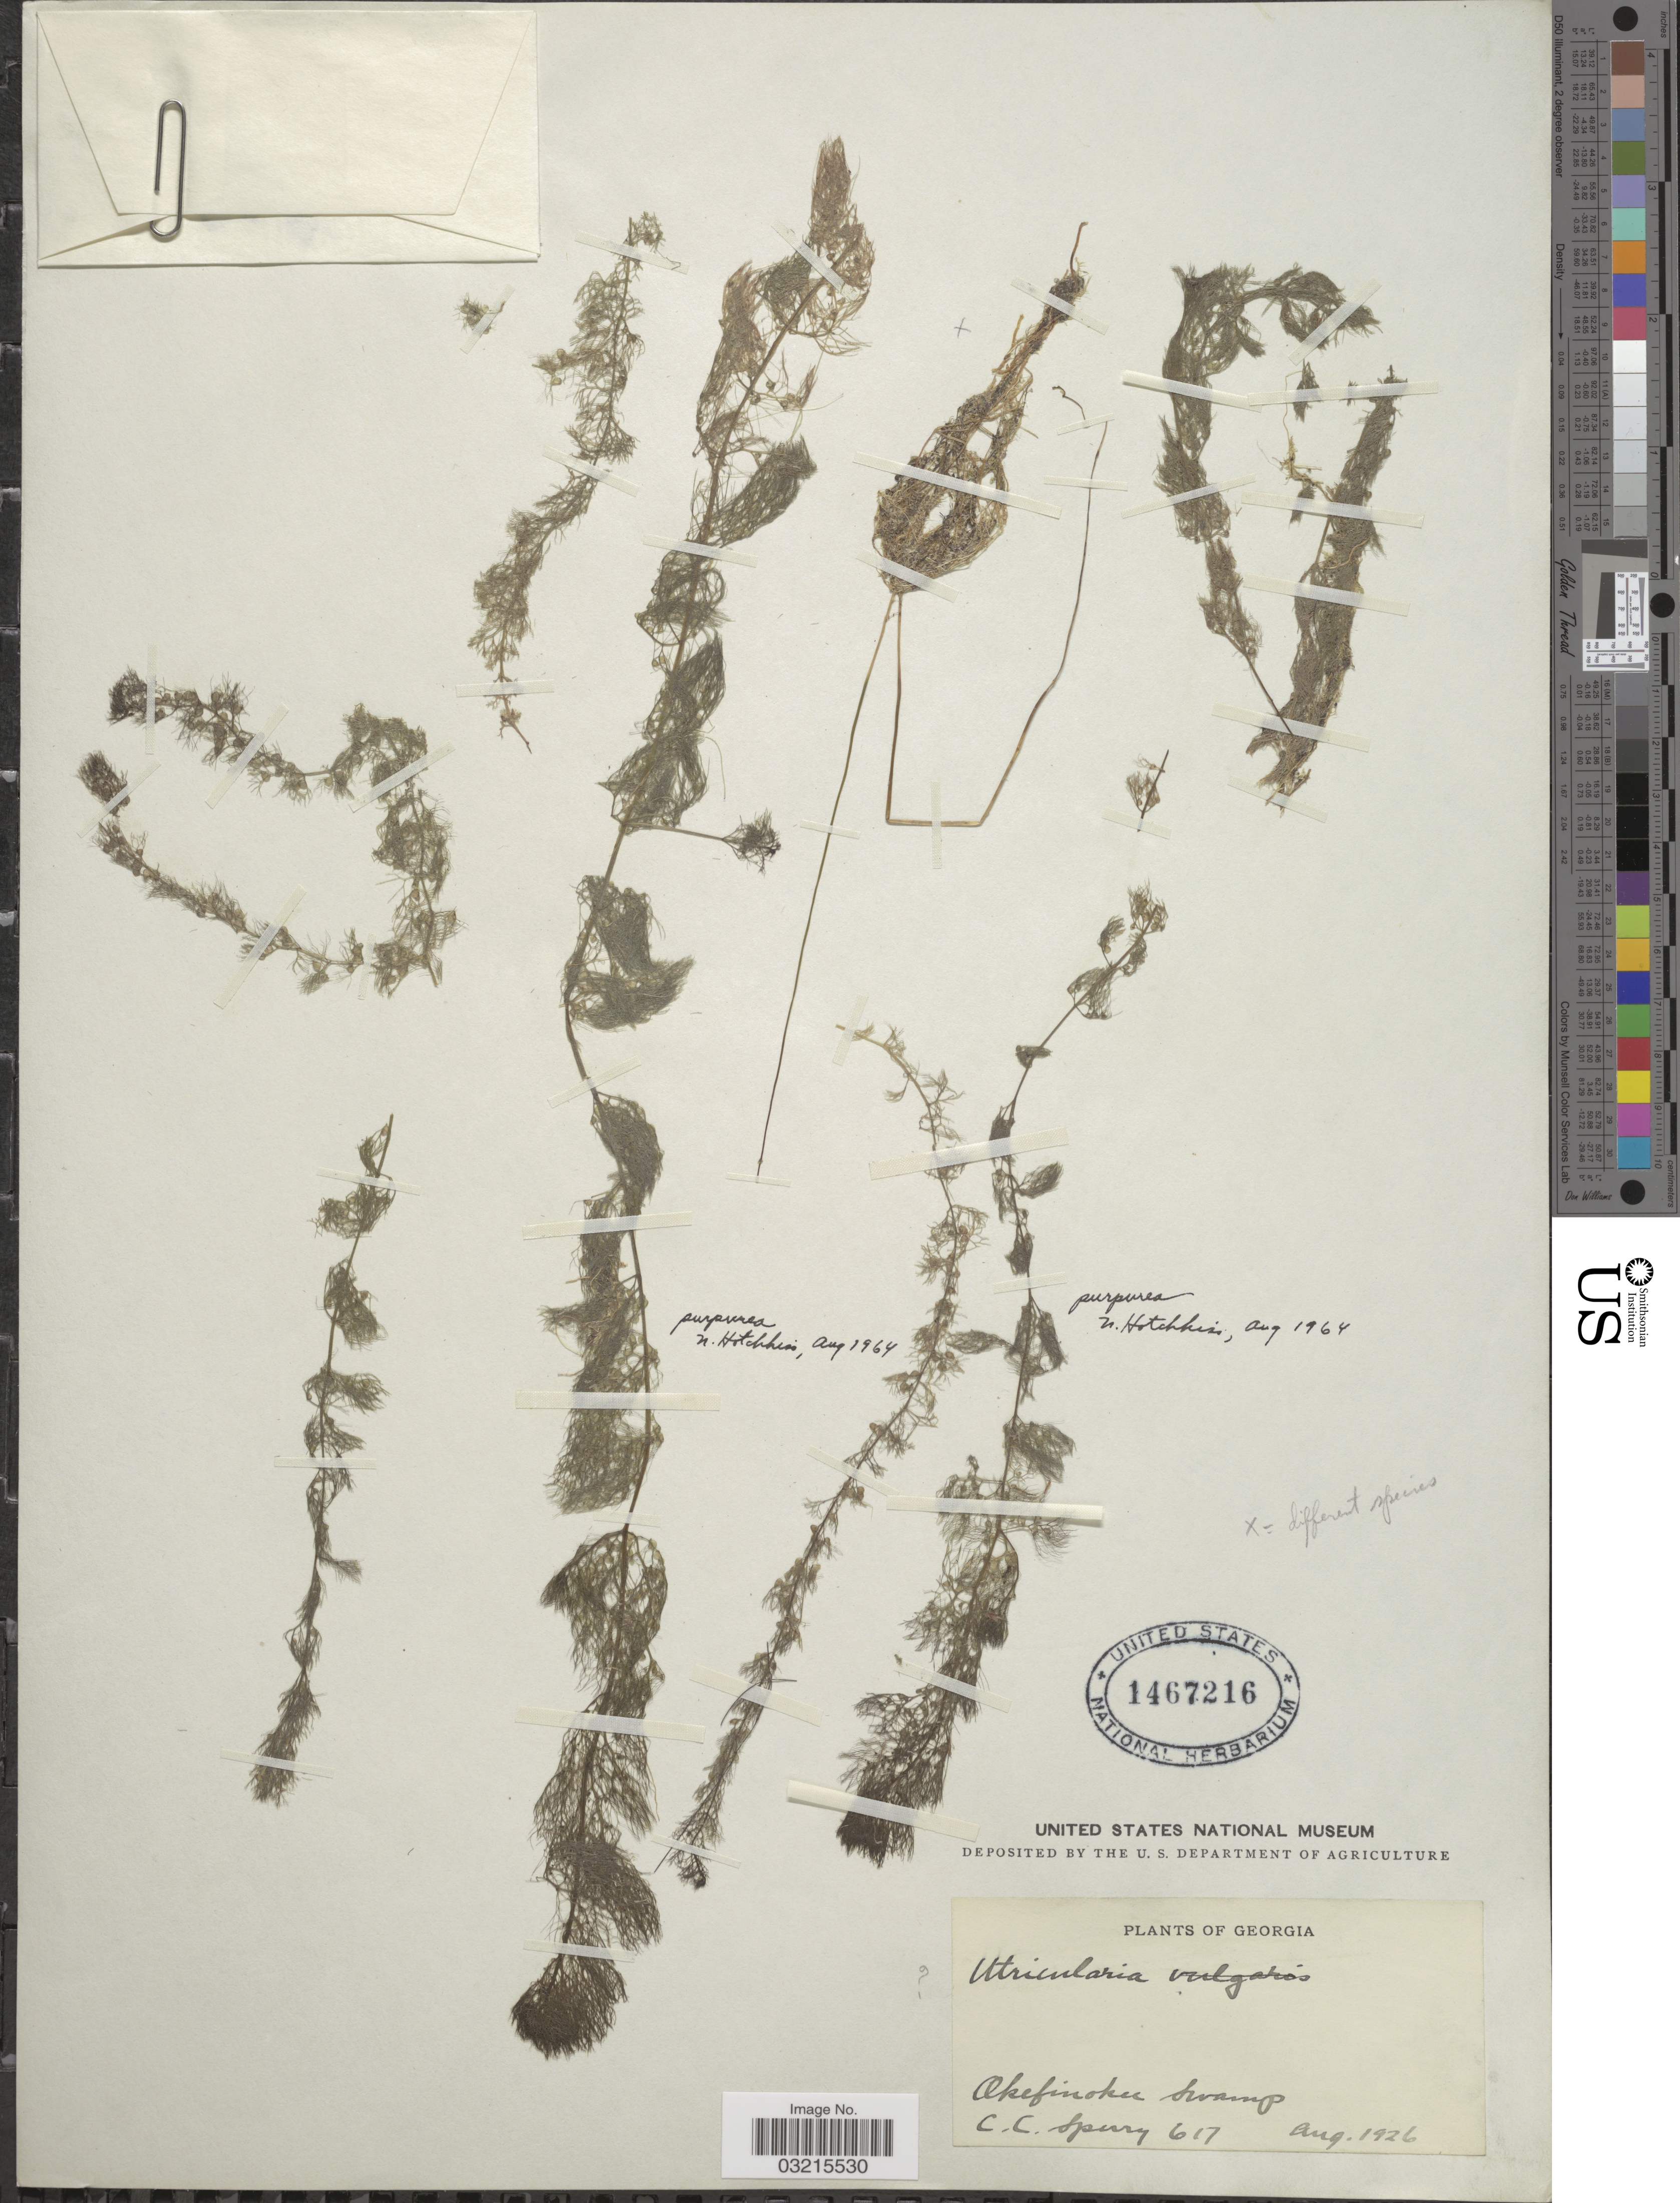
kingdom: Plantae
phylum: Tracheophyta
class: Magnoliopsida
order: Lamiales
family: Lentibulariaceae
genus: Utricularia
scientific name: Utricularia purpurea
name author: Walter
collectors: C. C. Sperry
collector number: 617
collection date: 1926-08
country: United States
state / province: Georgia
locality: Okefinokee Swamps.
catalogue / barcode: US 1467216